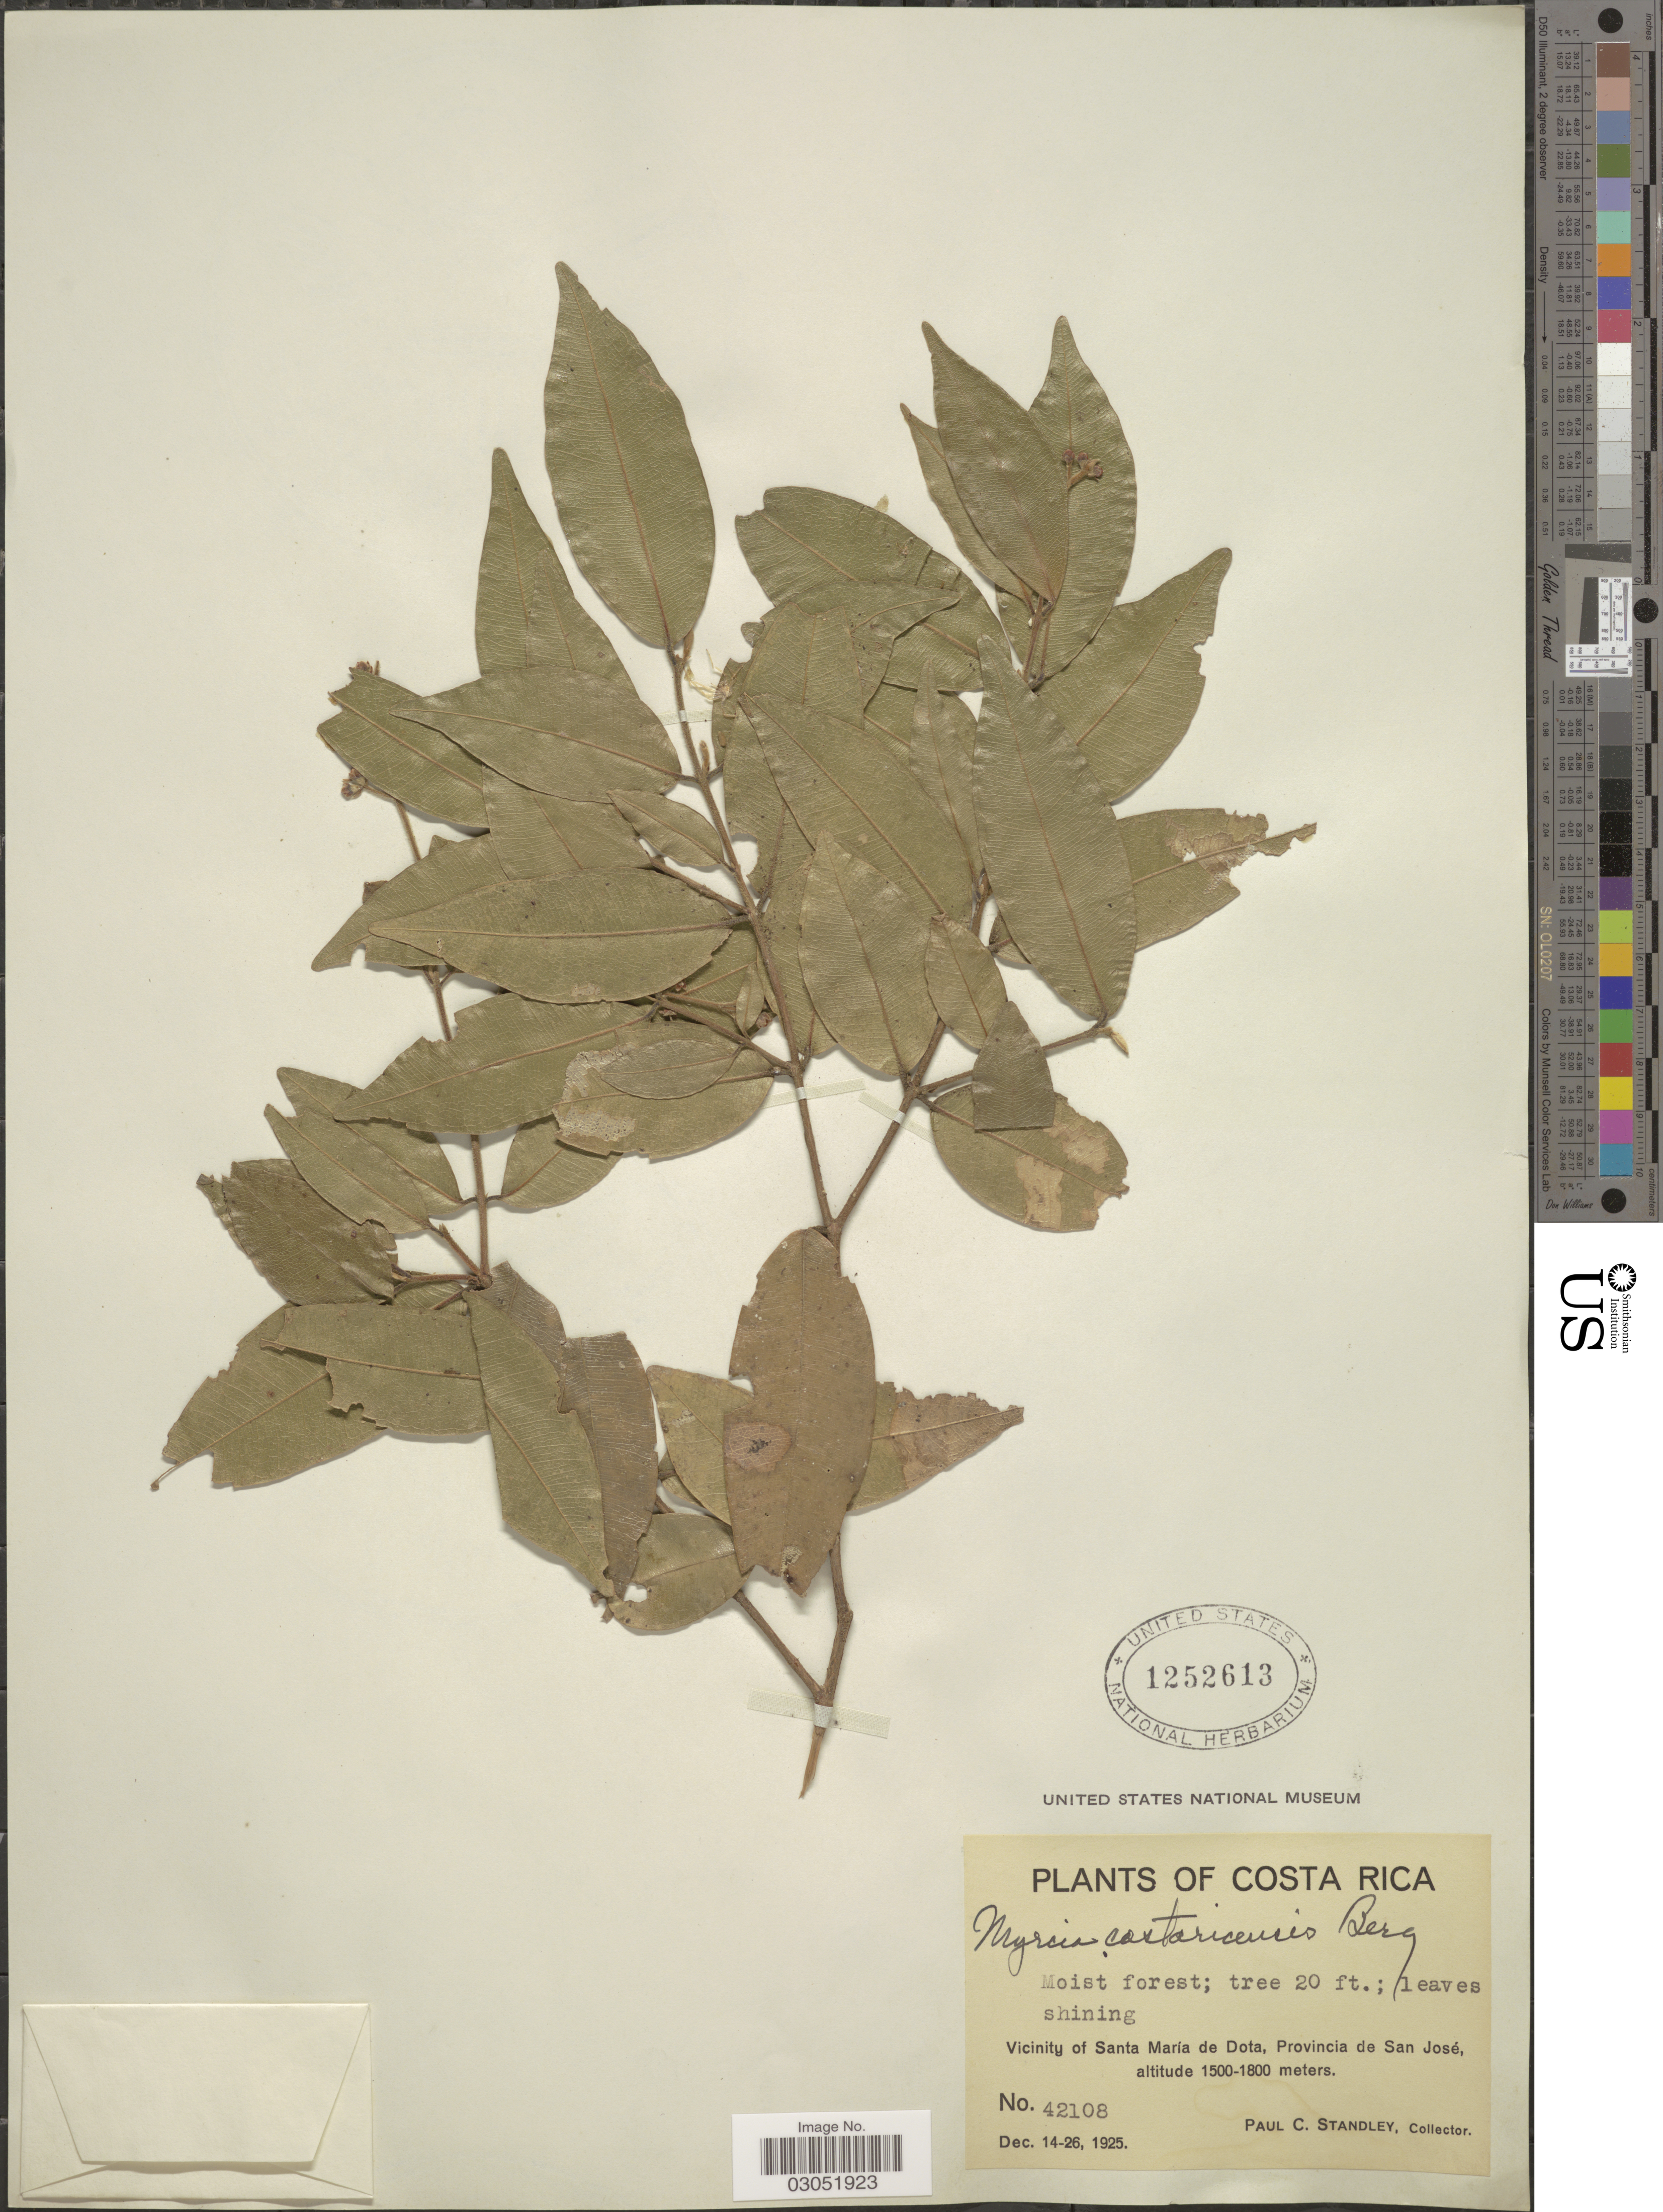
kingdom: Plantae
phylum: Tracheophyta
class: Magnoliopsida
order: Myrtales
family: Myrtaceae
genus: Myrcia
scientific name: Myrcia splendens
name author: (Sw.) DC.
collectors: P. C. Standley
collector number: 42108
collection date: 1925-12-14/1925-12-26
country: Costa Rica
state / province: San José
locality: Vicinity of Santa María de Dota.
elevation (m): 1500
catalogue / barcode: US 1252613